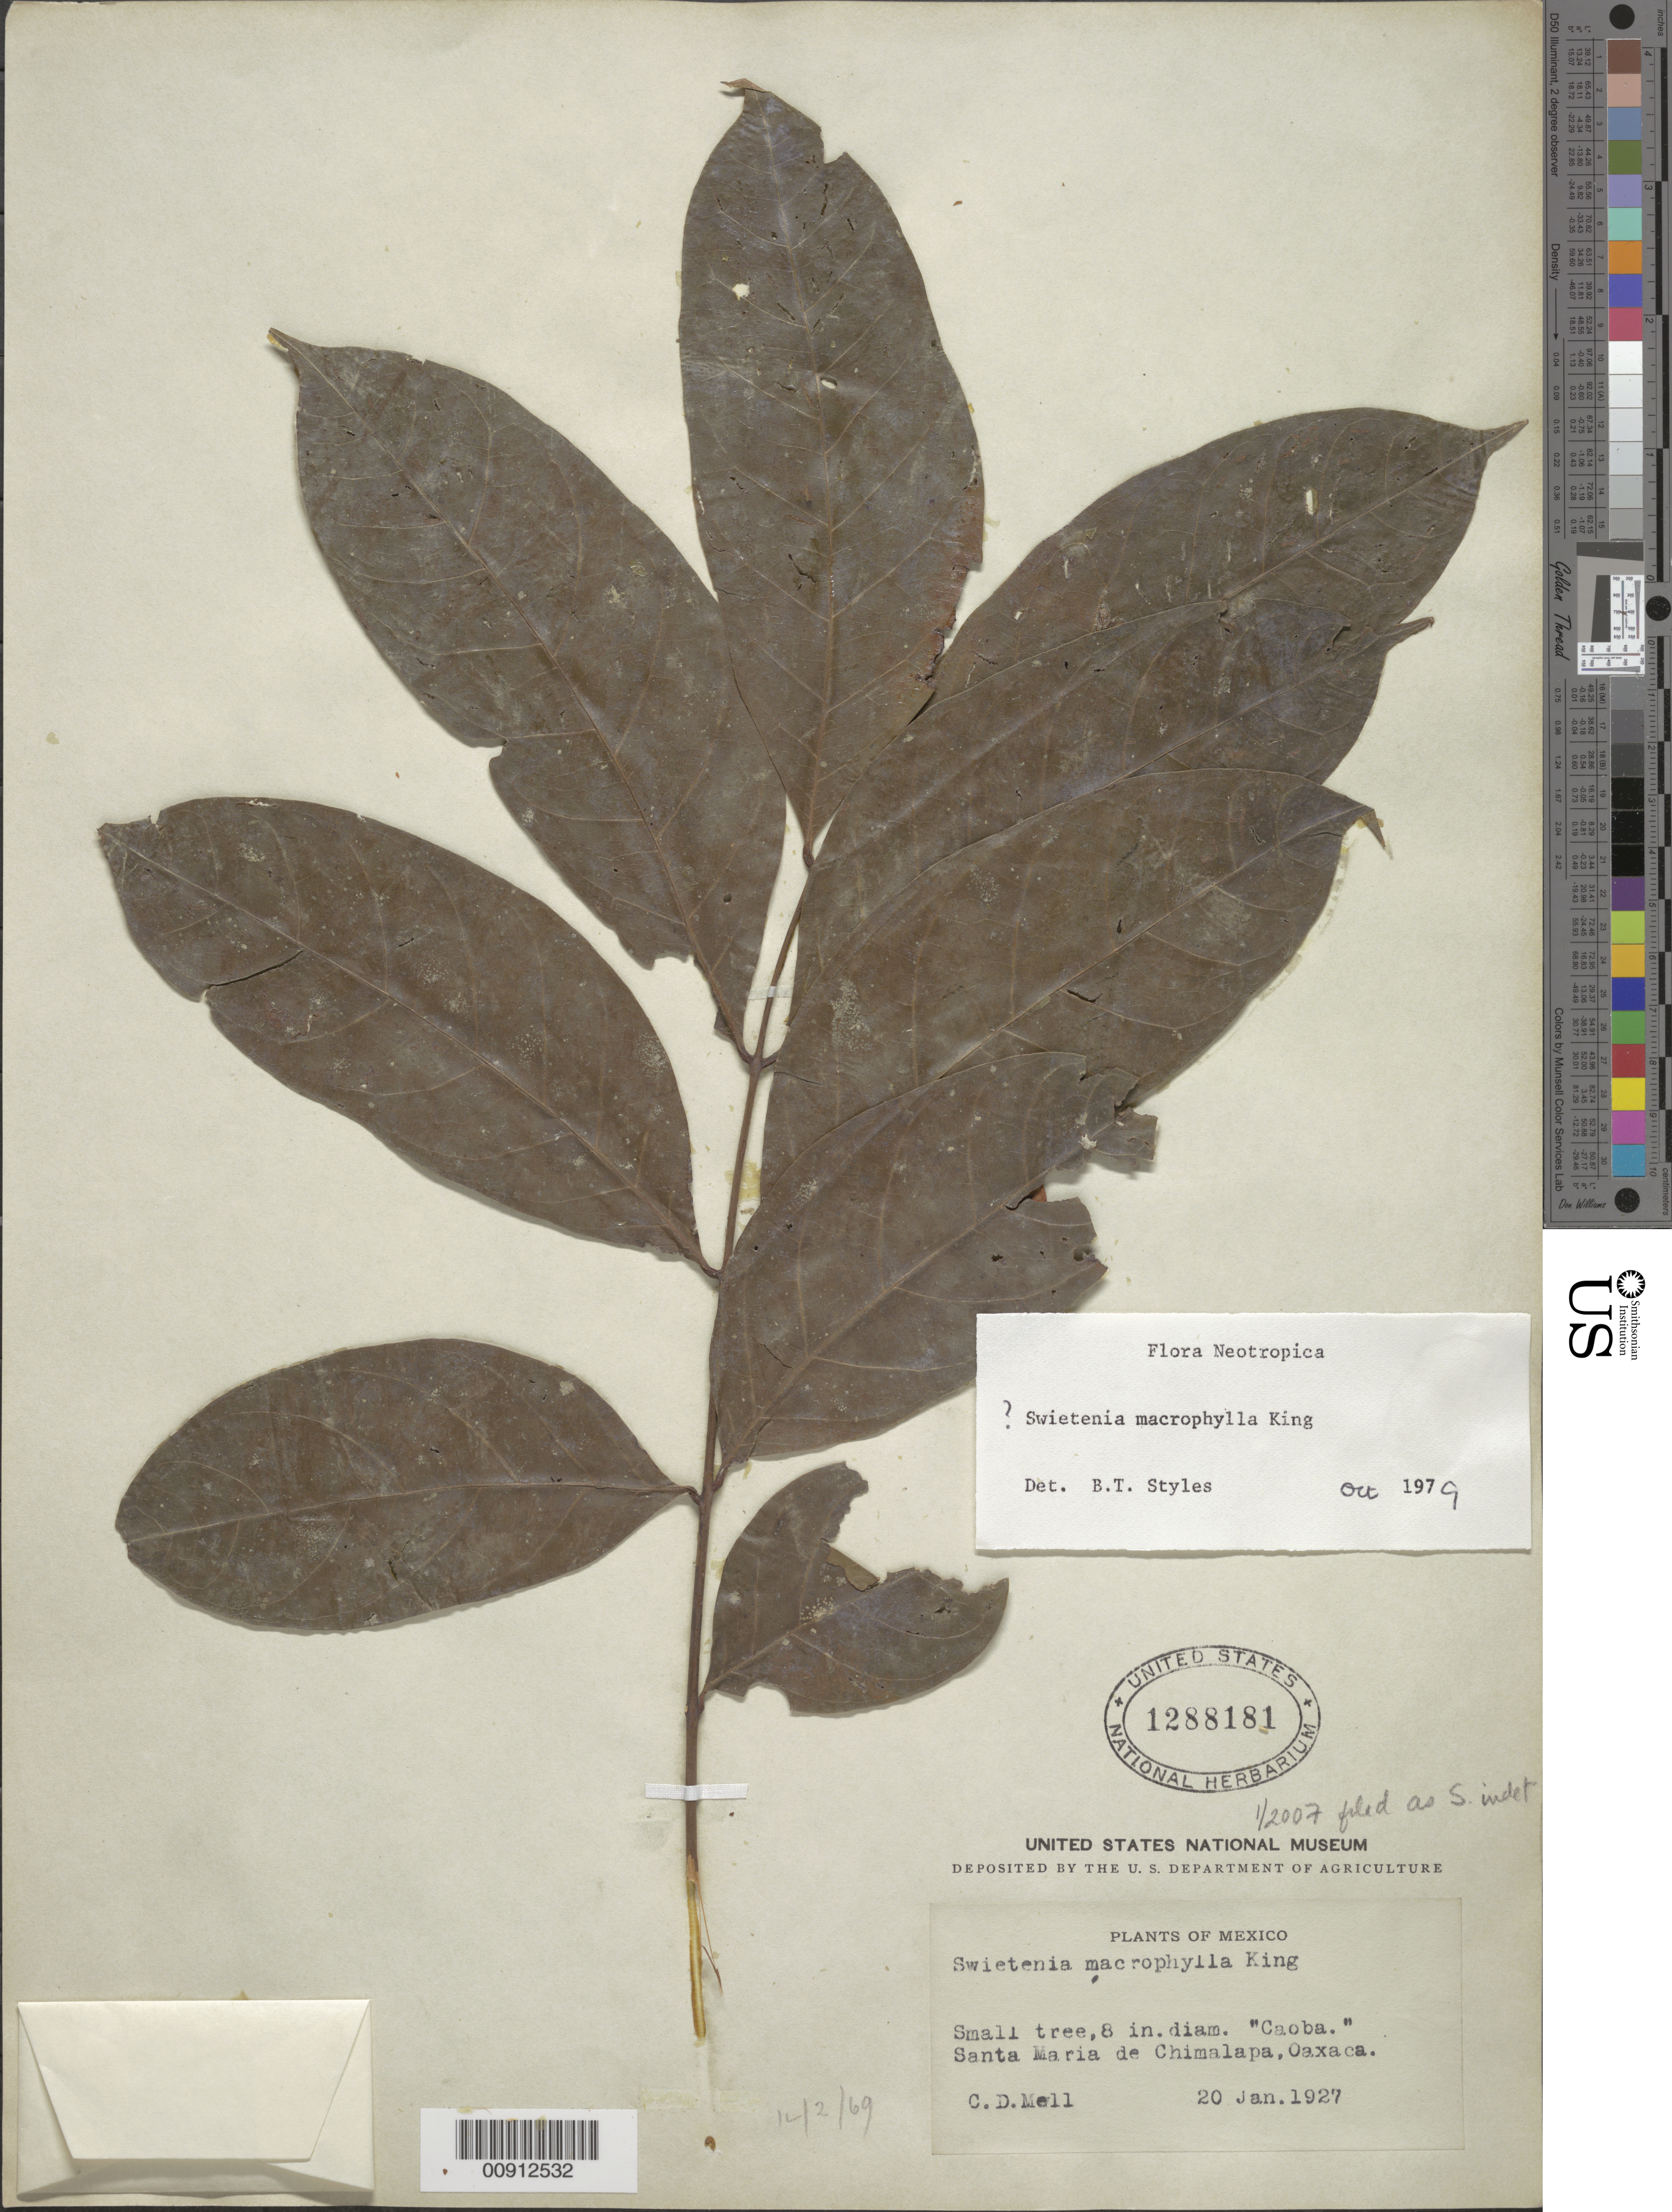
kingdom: Plantae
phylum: Tracheophyta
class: Magnoliopsida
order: Sapindales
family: Meliaceae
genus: Swietenia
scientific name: Swietenia sp.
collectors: C. D. Mell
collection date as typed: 20 Jan 1927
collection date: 1927-01-20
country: Mexico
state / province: Oaxaca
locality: Santa Maria de Chimalapa, Oaxaca.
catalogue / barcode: US 1288181